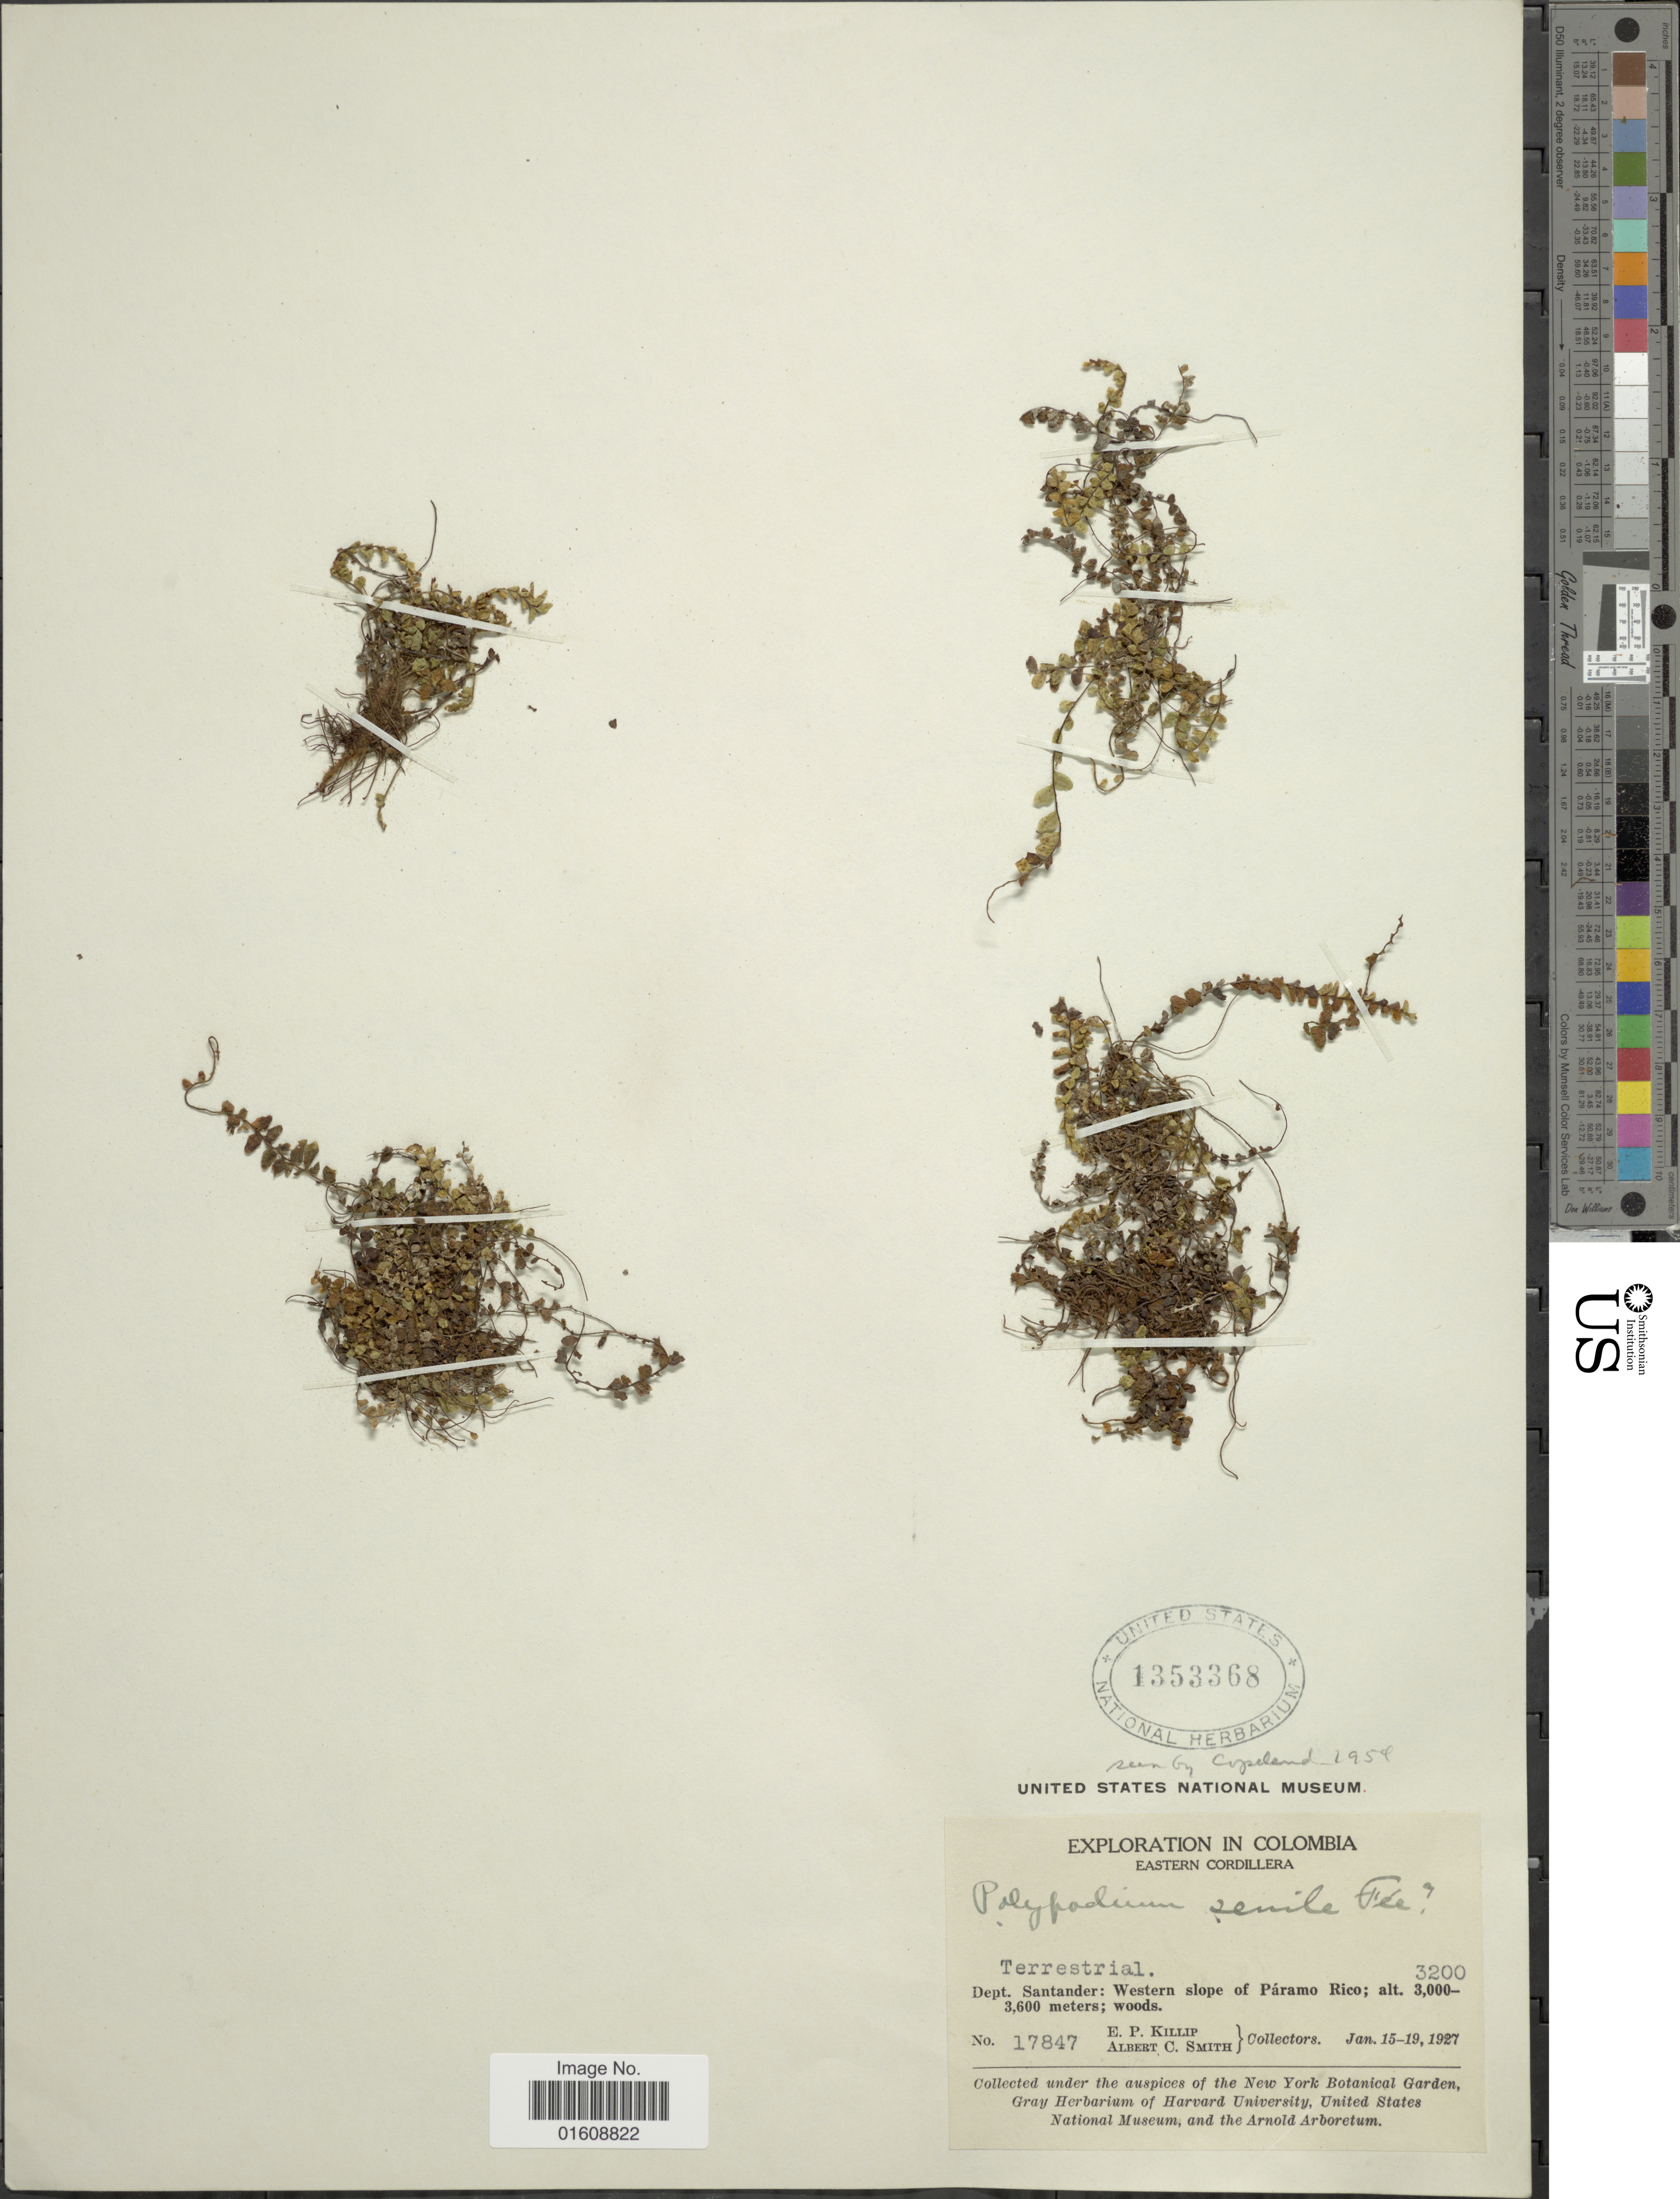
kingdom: Plantae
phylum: Tracheophyta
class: Polypodiopsida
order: Polypodiales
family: Polypodiaceae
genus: Alansmia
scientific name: Alansmia cultrata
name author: (Bory ex Willd.) Moguel & M. Kessler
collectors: E. P. Killip & A. C. Smith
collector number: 17847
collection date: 1927-01-15/1927-01-19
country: Colombia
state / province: Santander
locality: Eastern Cordillera. Western slope of Páramo Rico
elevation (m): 3200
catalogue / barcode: US 1353368